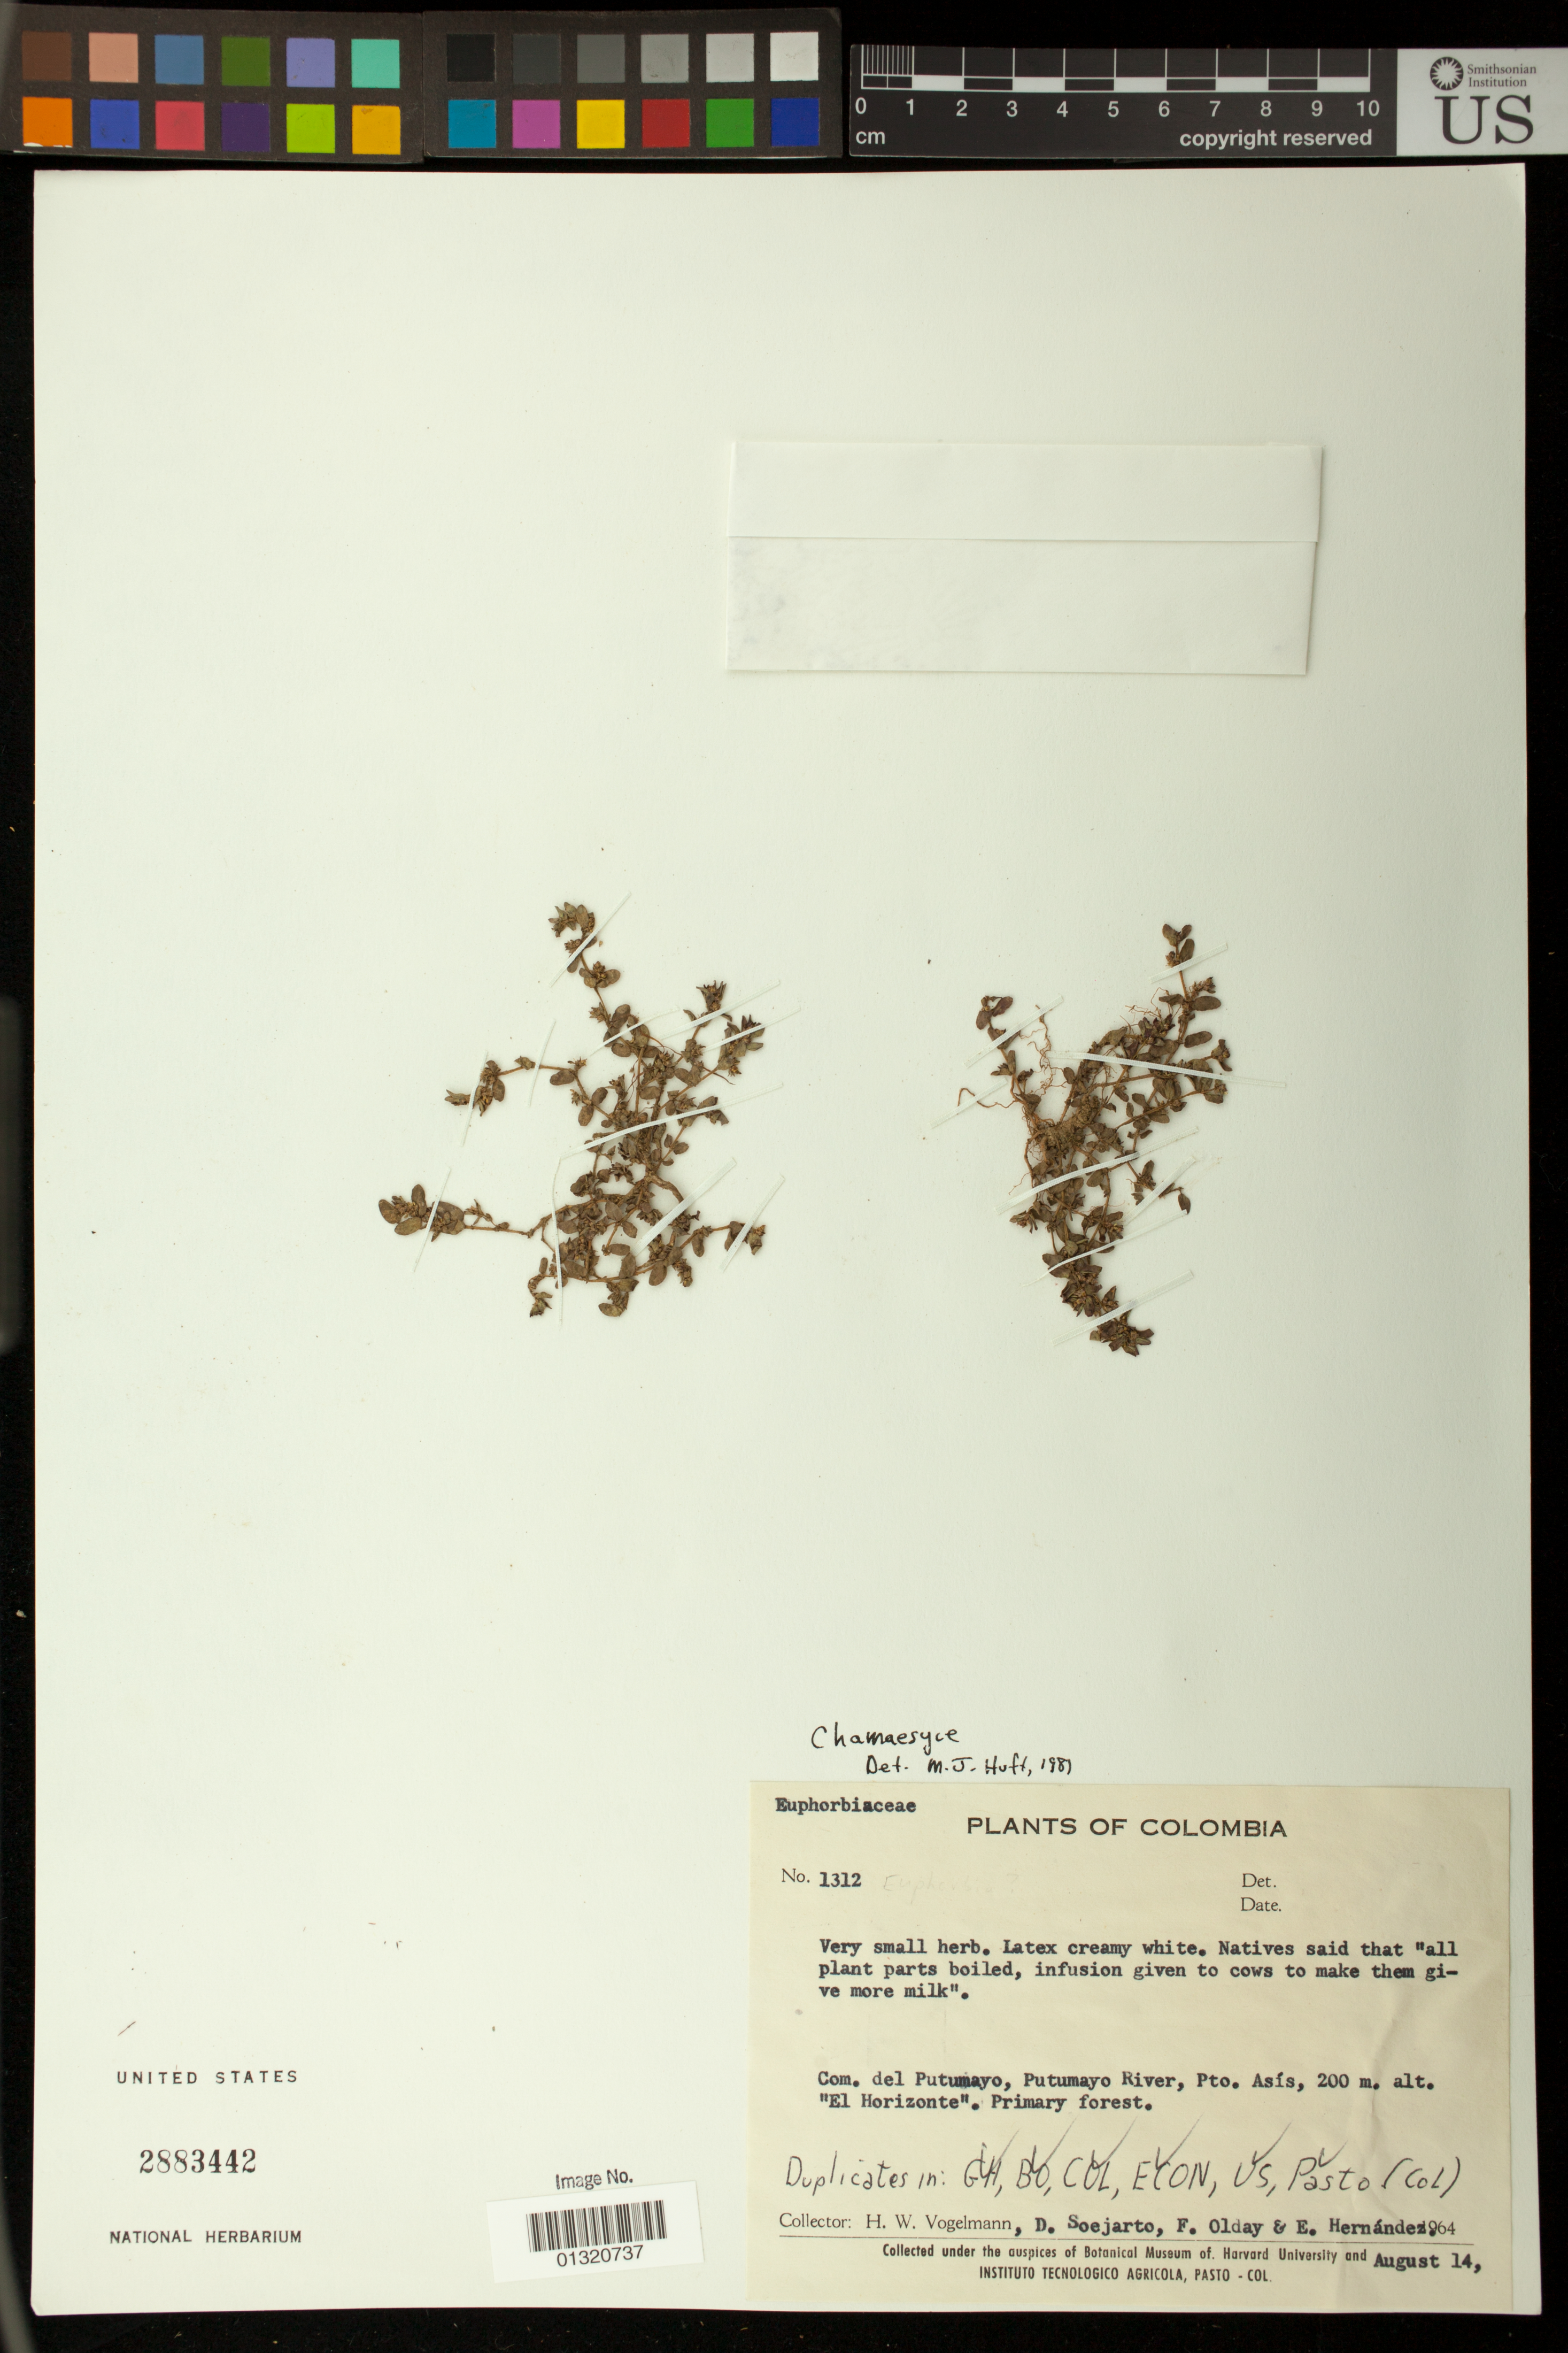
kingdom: Plantae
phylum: Tracheophyta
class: Magnoliopsida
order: Malpighiales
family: Euphorbiaceae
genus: Euphorbia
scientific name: Euphorbia sp.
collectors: H. Vogelmann, D. Soejarto, F. Olday & E. Hernández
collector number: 1312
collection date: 1964-08-14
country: Colombia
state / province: Putumayo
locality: Putumayo River, Pto. Asis; "El Horizonte".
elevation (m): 200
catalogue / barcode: US 2883442